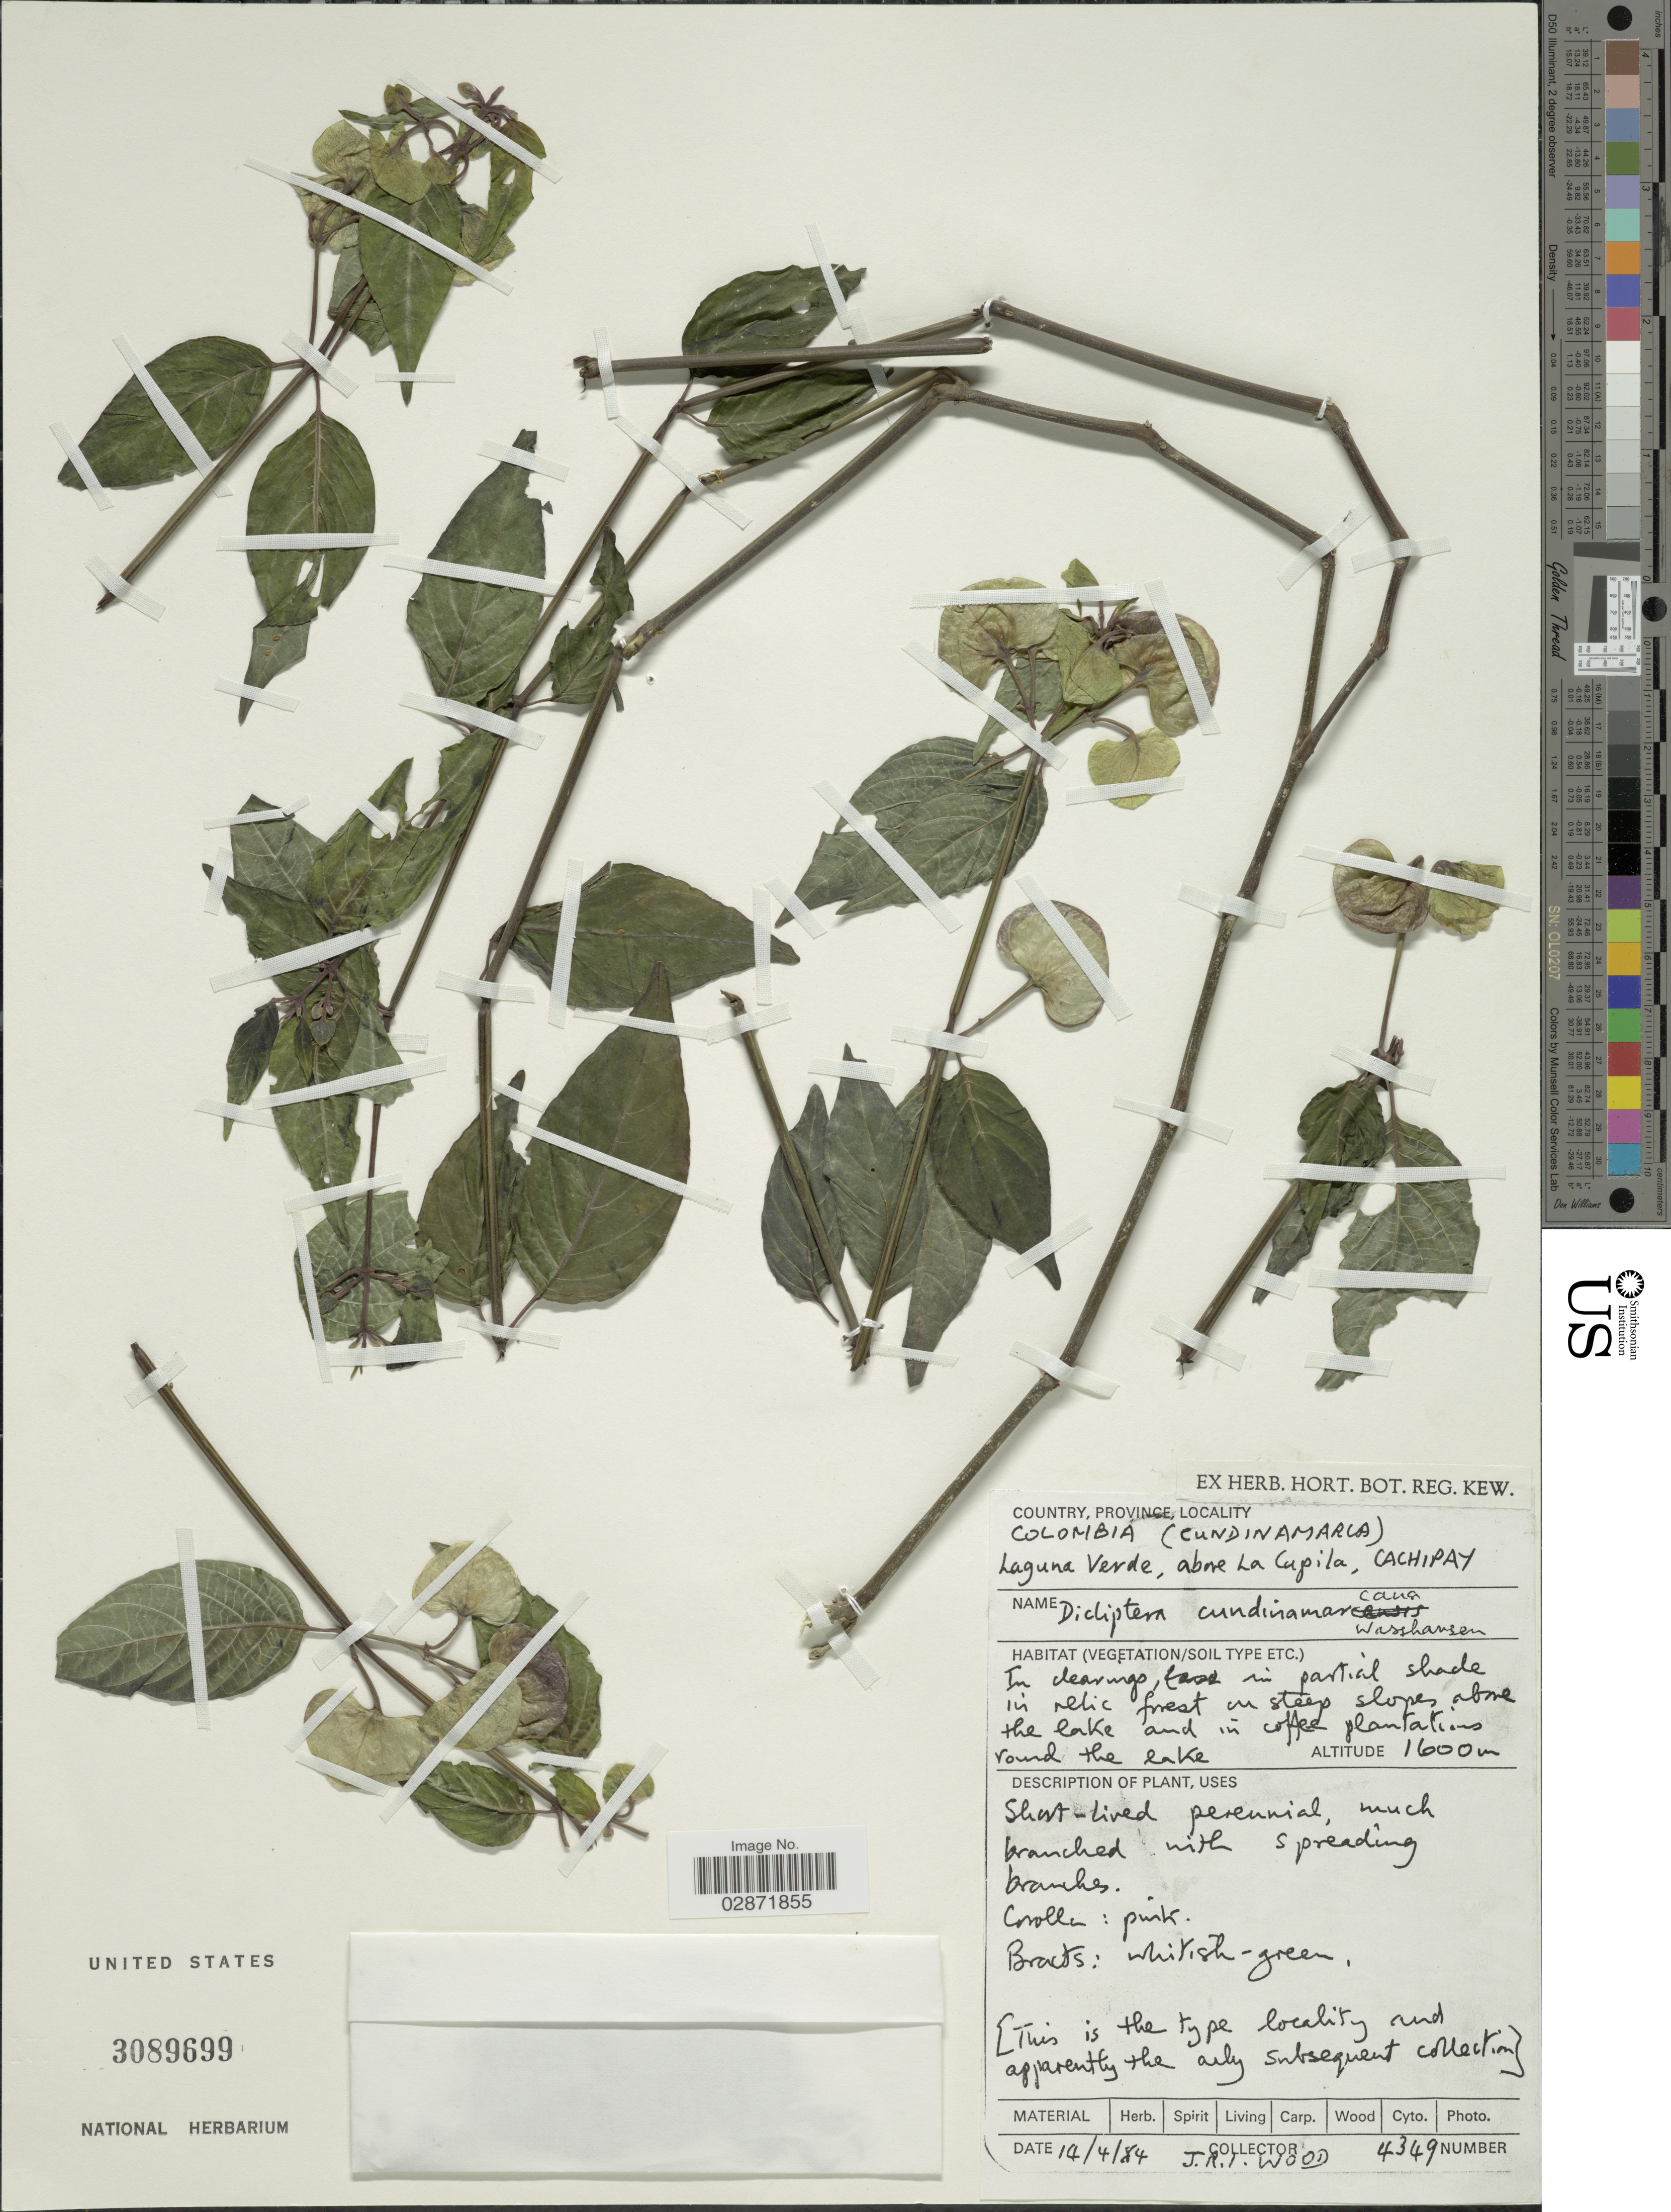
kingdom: Plantae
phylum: Tracheophyta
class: Magnoliopsida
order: Lamiales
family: Acanthaceae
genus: Dicliptera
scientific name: Dicliptera cundinamarcana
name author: Wassh.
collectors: J. R. I. Wood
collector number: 4349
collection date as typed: Transcribed d/m/y: 14/4/84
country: Colombia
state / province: Cundinamarca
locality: Laguna Verde, abre La Cupila, Cachipay.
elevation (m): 1600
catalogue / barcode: US 3089699